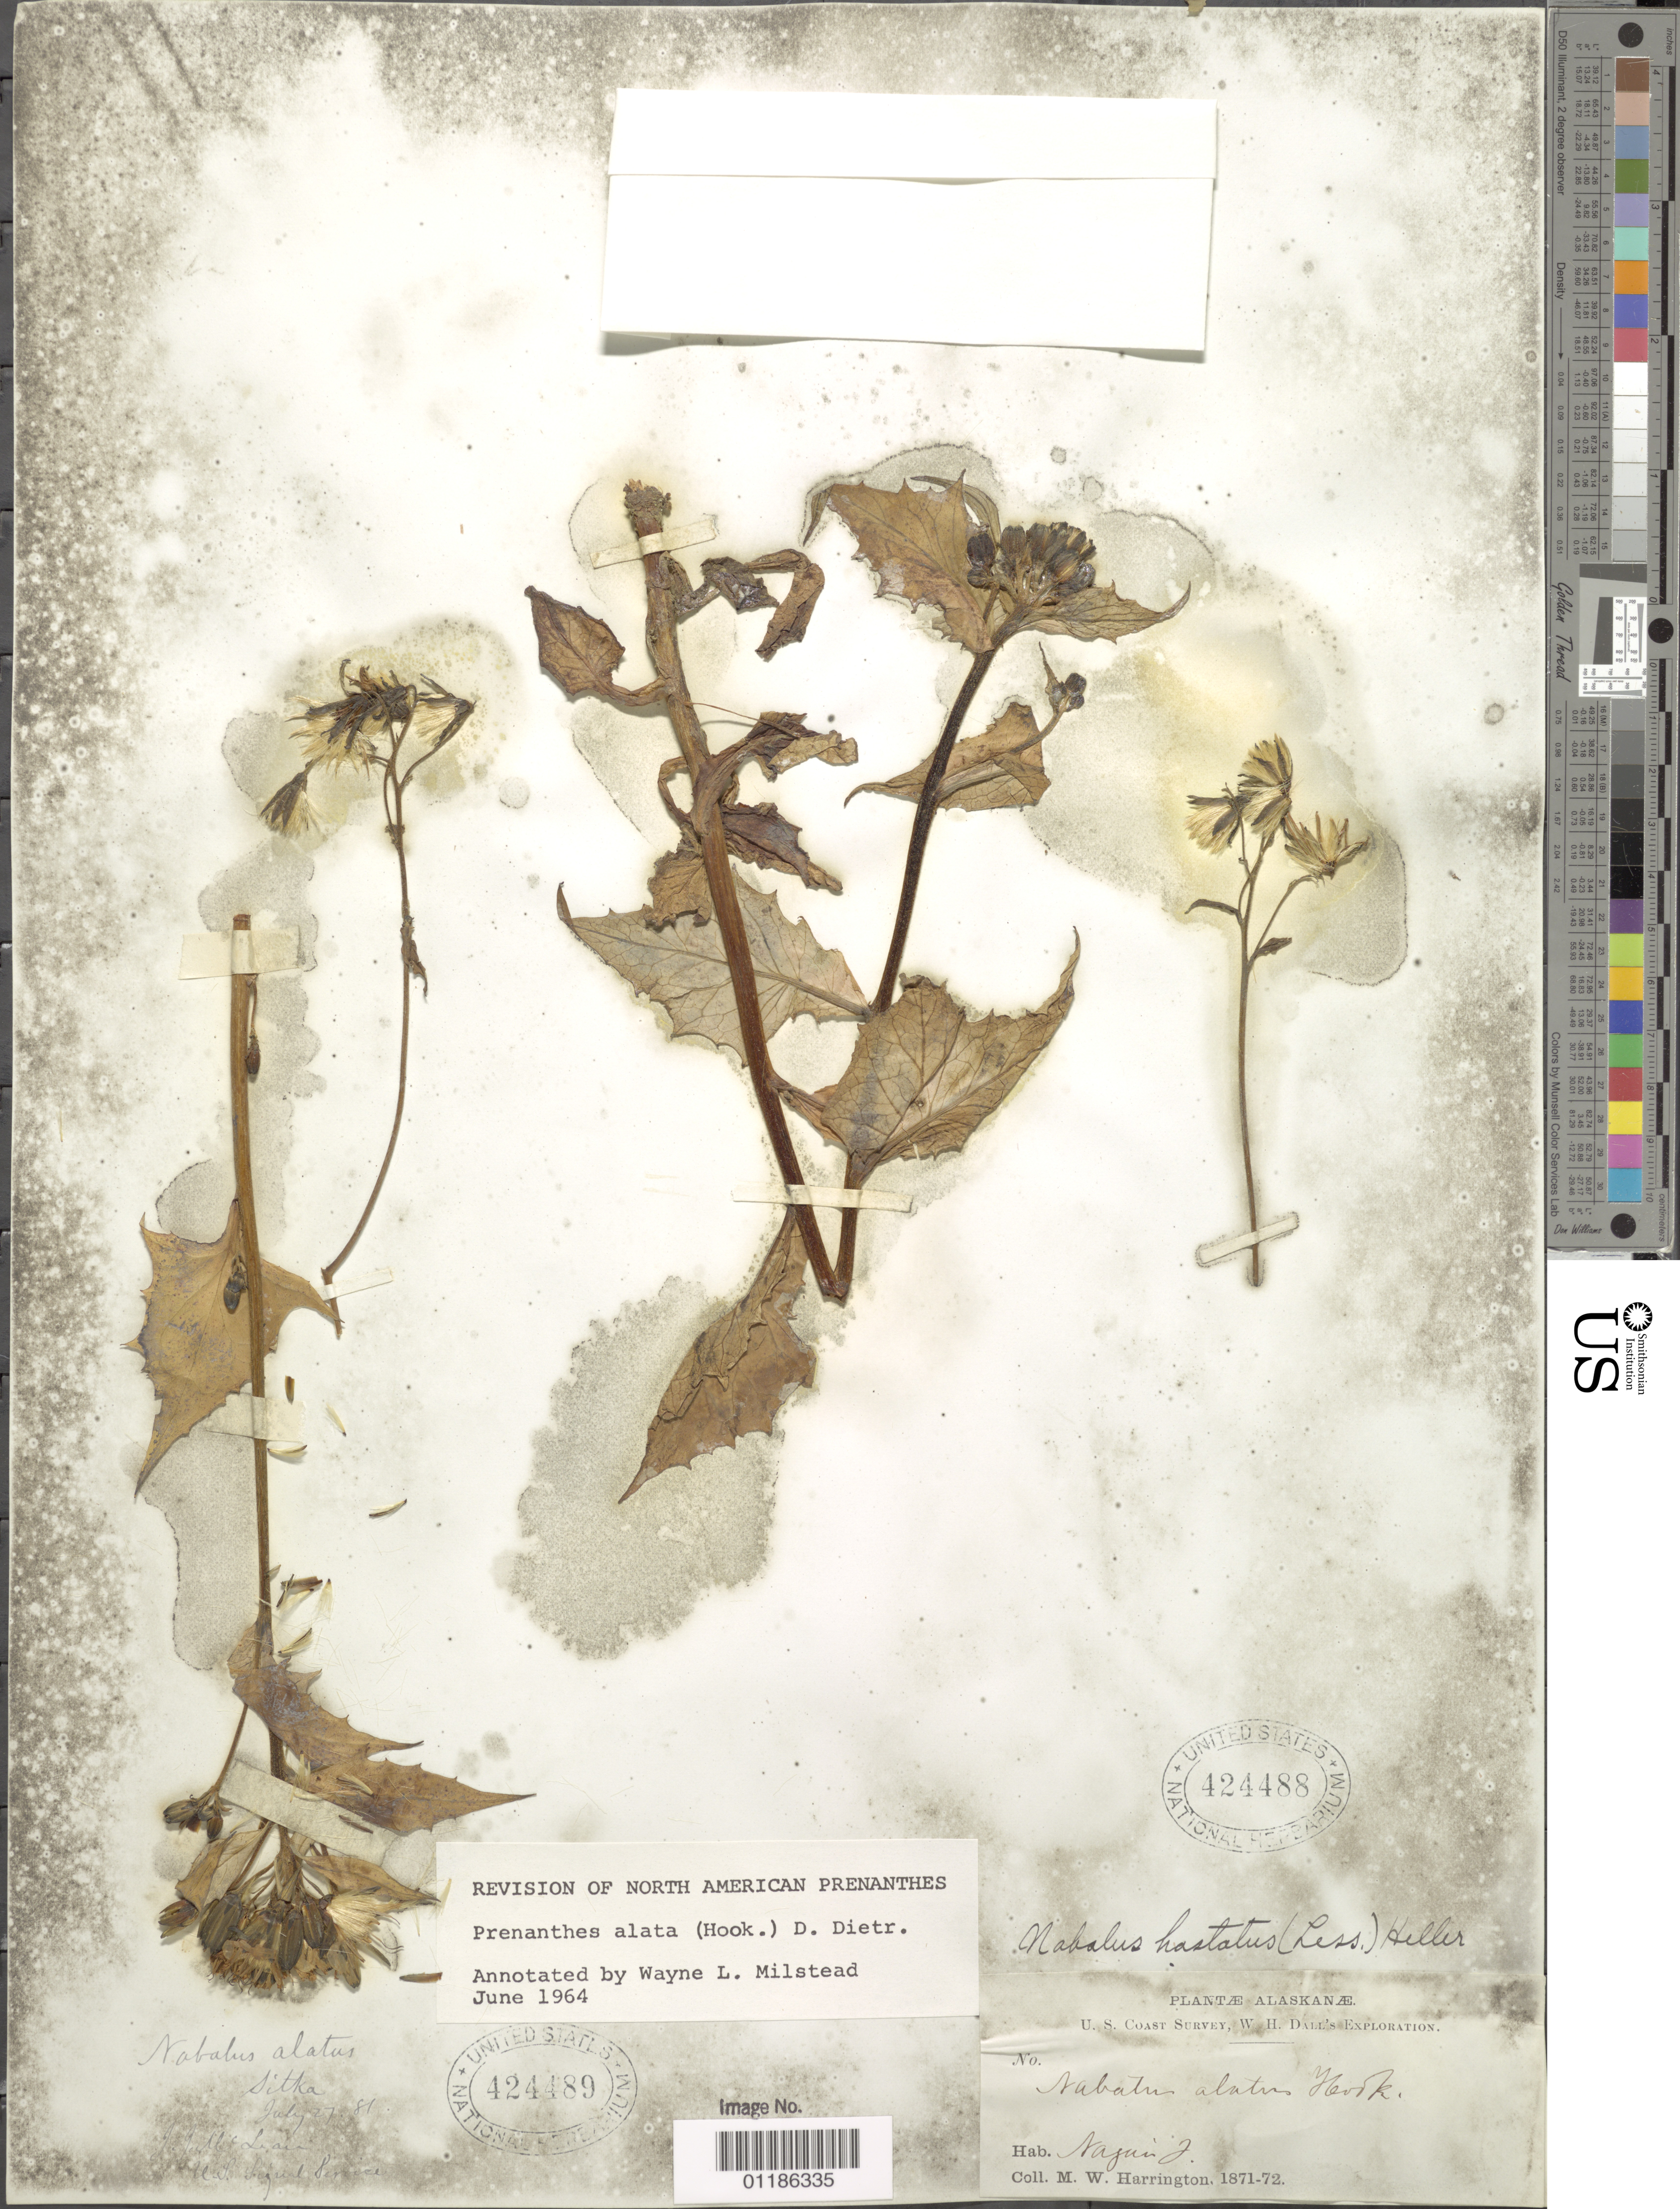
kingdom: Plantae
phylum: Tracheophyta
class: Magnoliopsida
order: Asterales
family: Asteraceae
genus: Nabalus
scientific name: Nabalus alatus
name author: Hook.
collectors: M. W. Harrington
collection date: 1871/1872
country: United States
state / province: Alaska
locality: Nagai Island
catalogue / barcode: US 424488